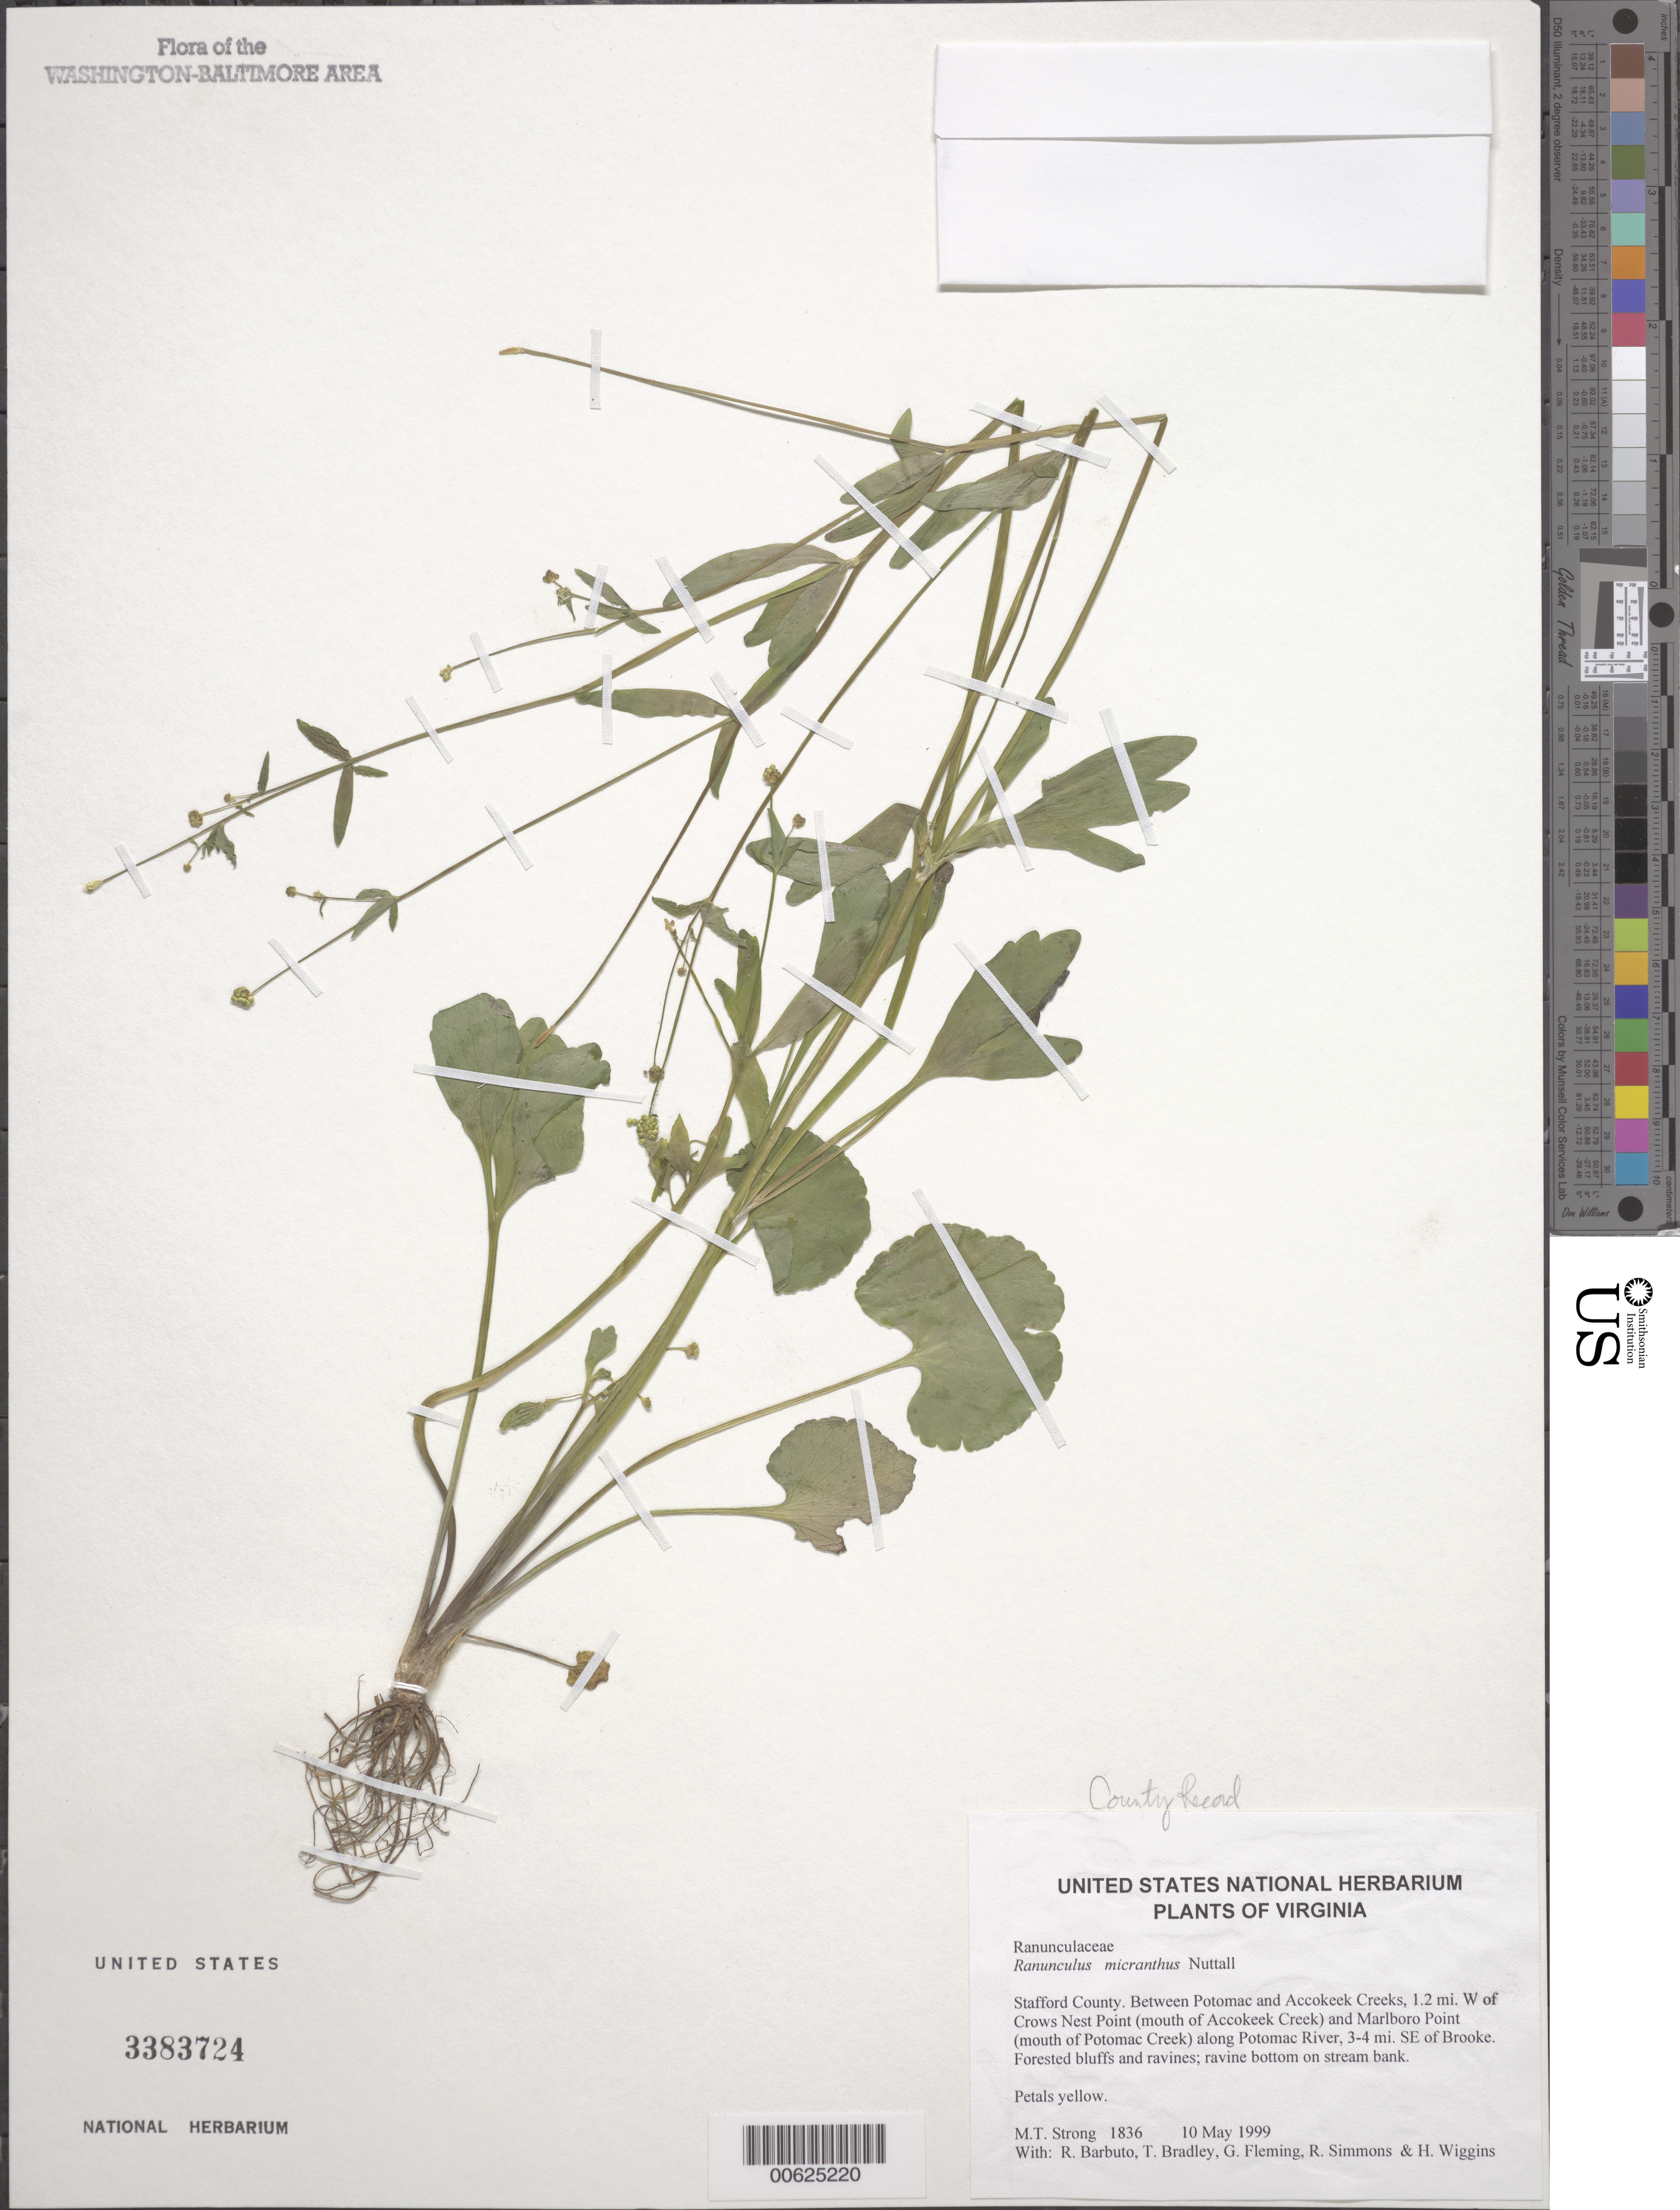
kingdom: Plantae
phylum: Tracheophyta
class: Magnoliopsida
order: Ranunculales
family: Ranunculaceae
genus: Ranunculus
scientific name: Ranunculus micranthus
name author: Nutt.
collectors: M. T. Strong, R. Barbuto, T. Bradley, G. Fleming, R. Simmons & H. Wiggins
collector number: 1836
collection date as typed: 10 May 1999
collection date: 1999-05-10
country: United States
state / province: Virginia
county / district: Stafford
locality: Between Potomac and Accokeek Creeks, 1.2 mi. W of Crows Nest Point (mouth of Accokeek Creek) and Marlboro Point (mouth of Potomac Creek) along Potomac River, 3-4 mi. SE of Brooke.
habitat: Forested bluffs and ravines; ravine bottom on stream bank.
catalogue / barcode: US 3383724